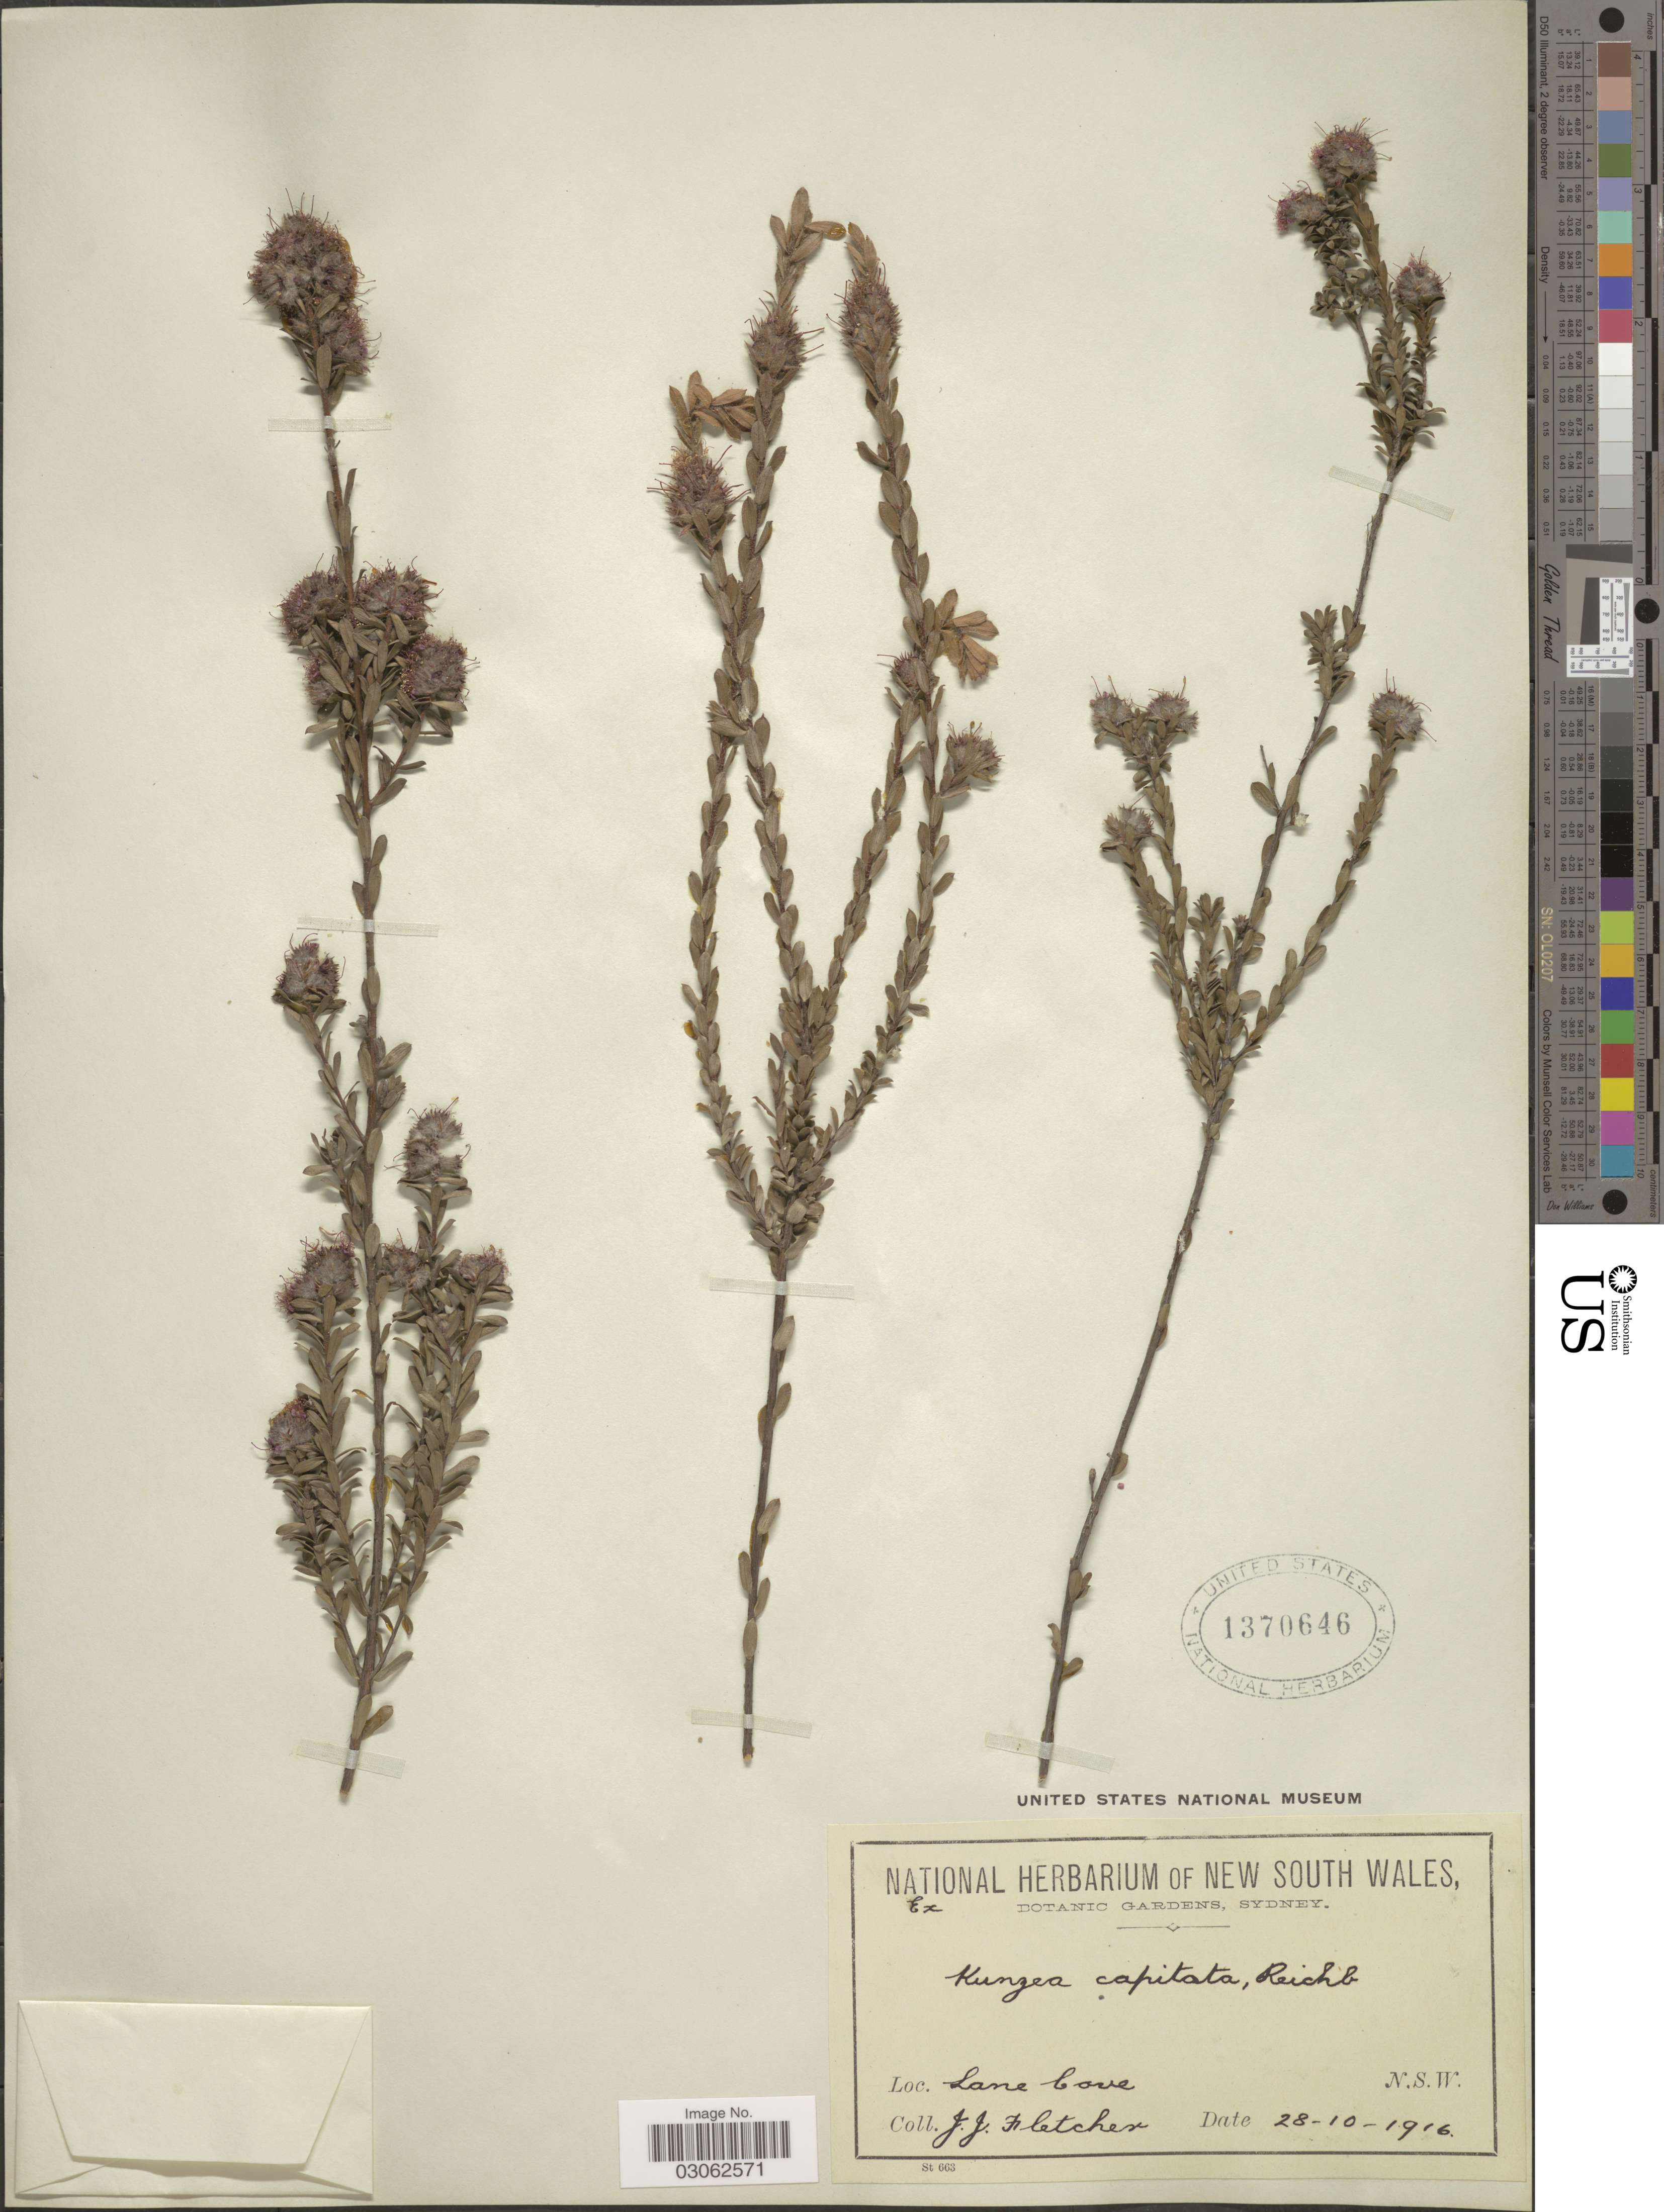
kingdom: Plantae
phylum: Tracheophyta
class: Magnoliopsida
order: Myrtales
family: Myrtaceae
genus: Kunzea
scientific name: Kunzea capitata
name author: (Sm.) Heynh.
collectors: J. Fletcher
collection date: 1916-10-28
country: Australia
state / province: New South Wales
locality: Lane Cove.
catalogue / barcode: US 1370646